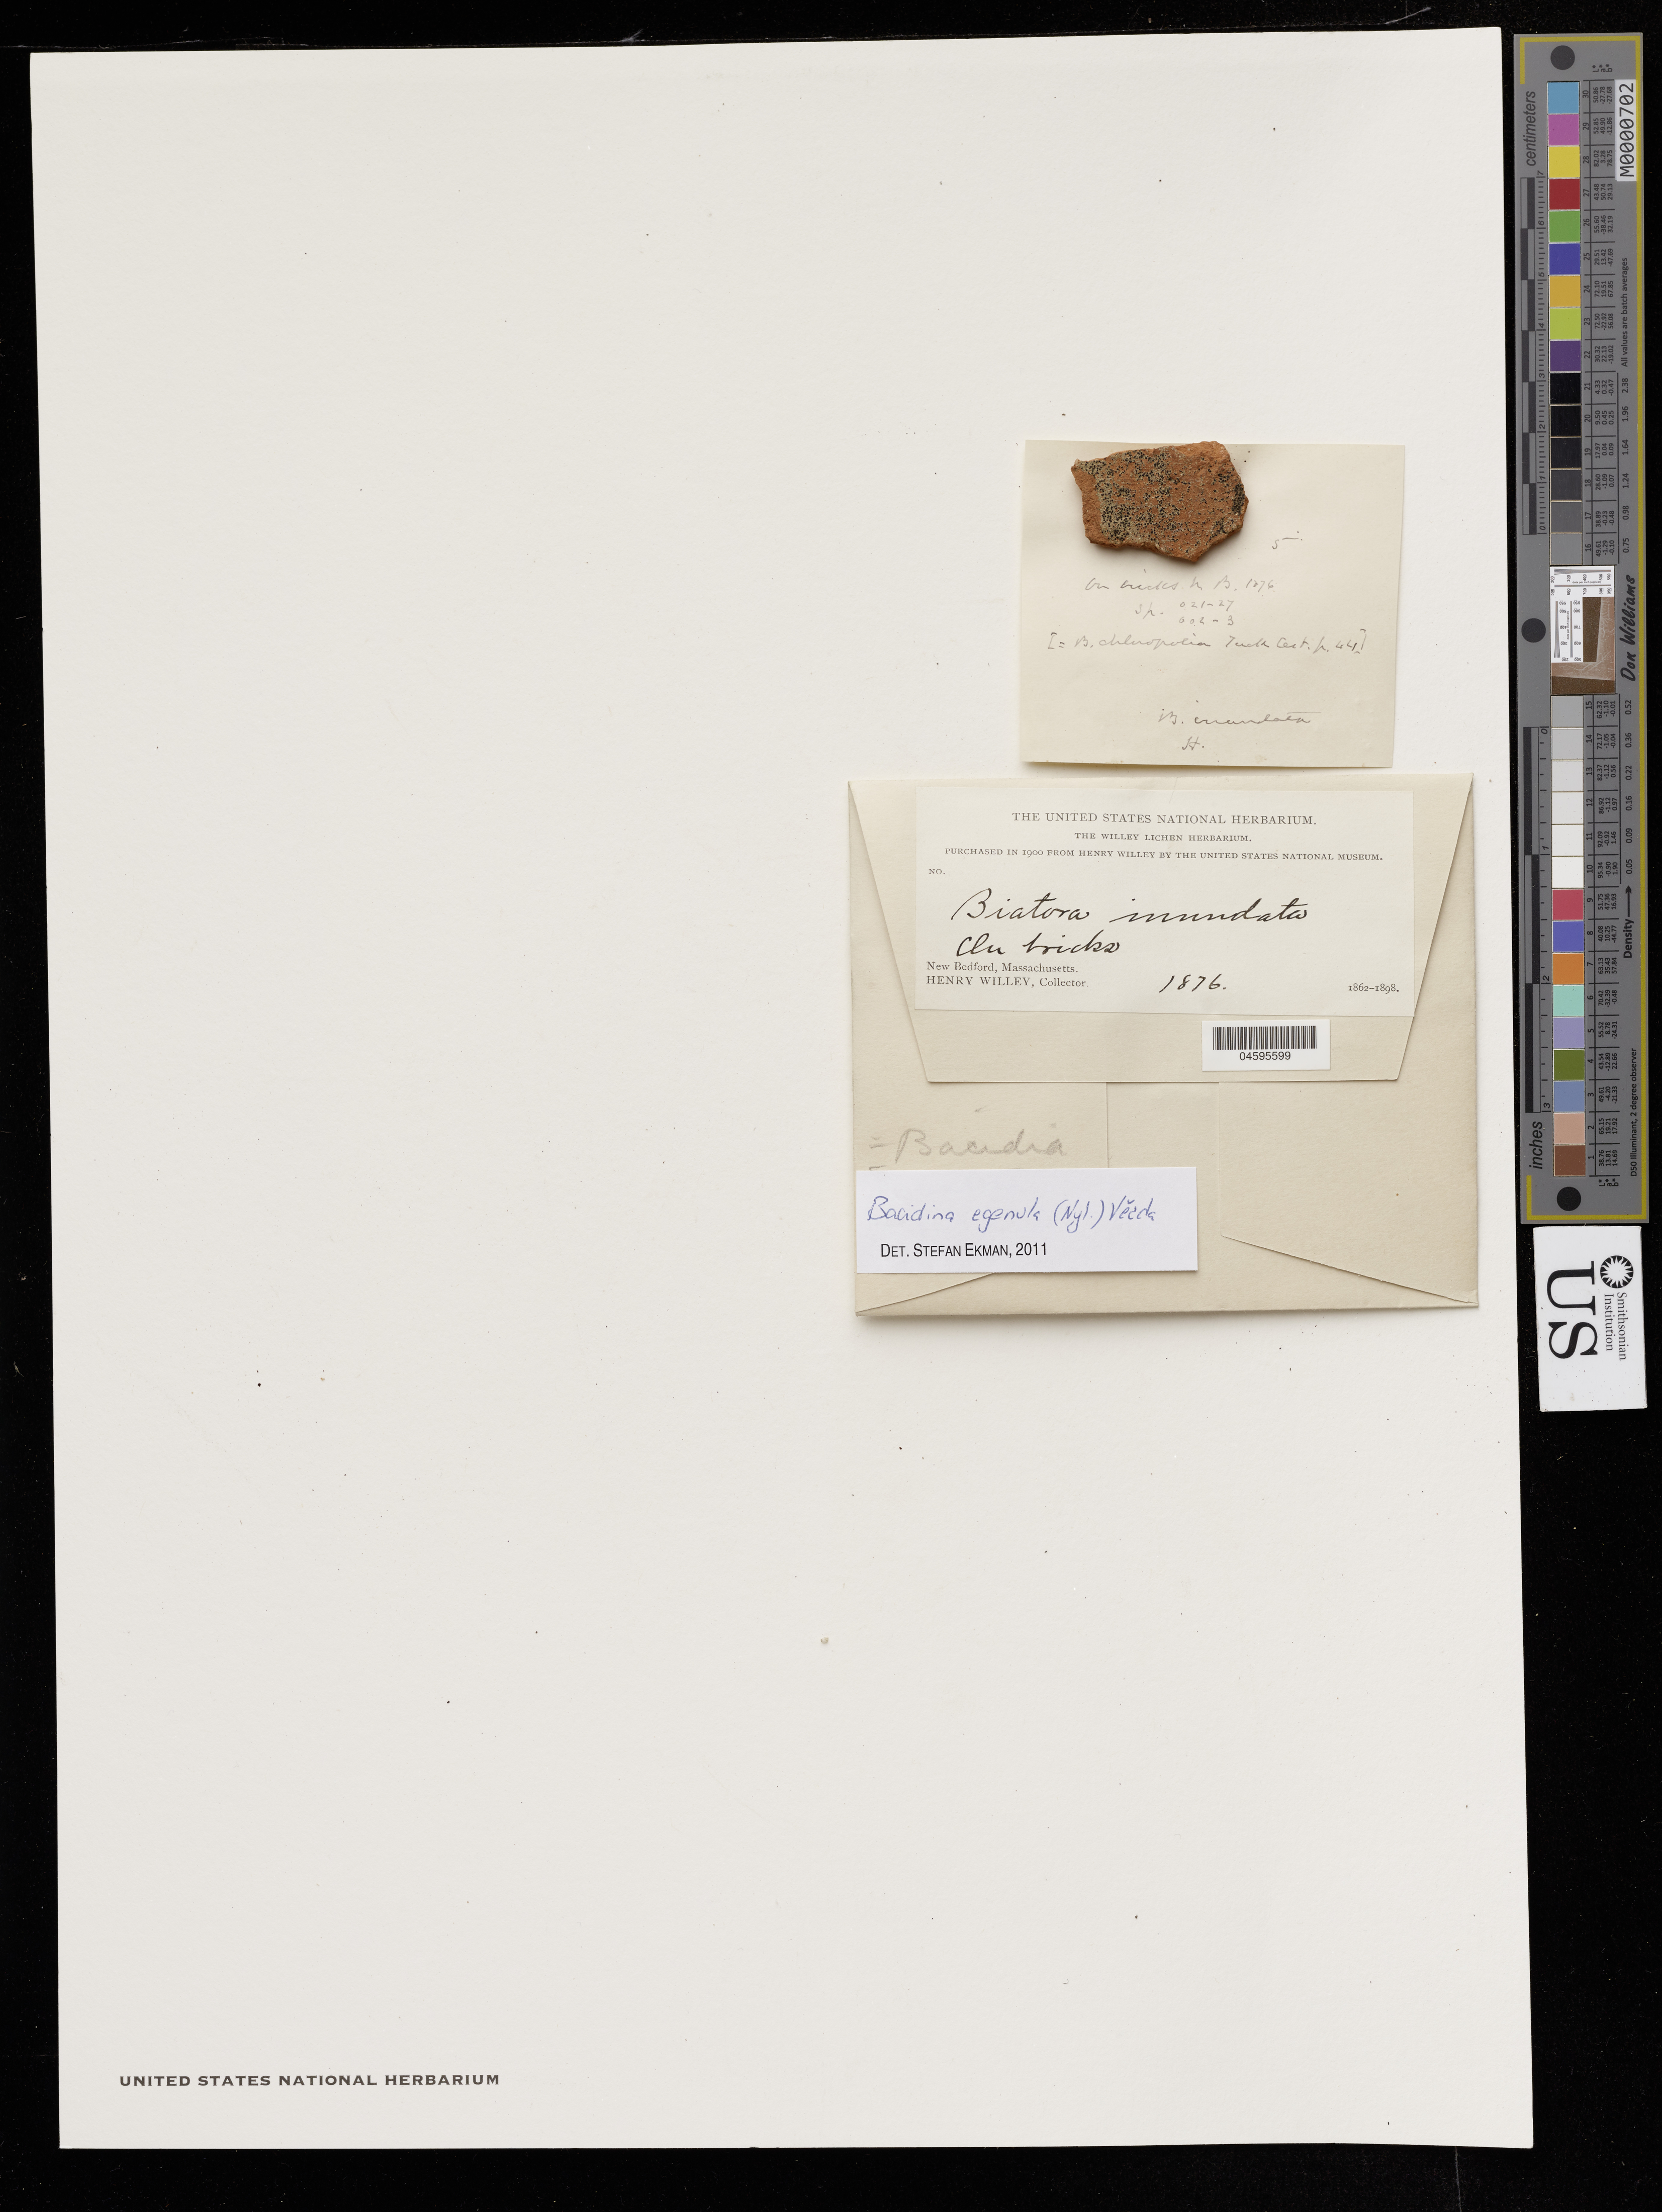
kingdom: Fungi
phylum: Ascomycota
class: Lecanoromycetes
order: Lecanorales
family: Ramalinaceae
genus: Bacidia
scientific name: Bacidia egenula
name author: (Nyl.) Arnold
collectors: H. Willey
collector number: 1876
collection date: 1862/1898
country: United States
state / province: Massachusetts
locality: New Bedford.